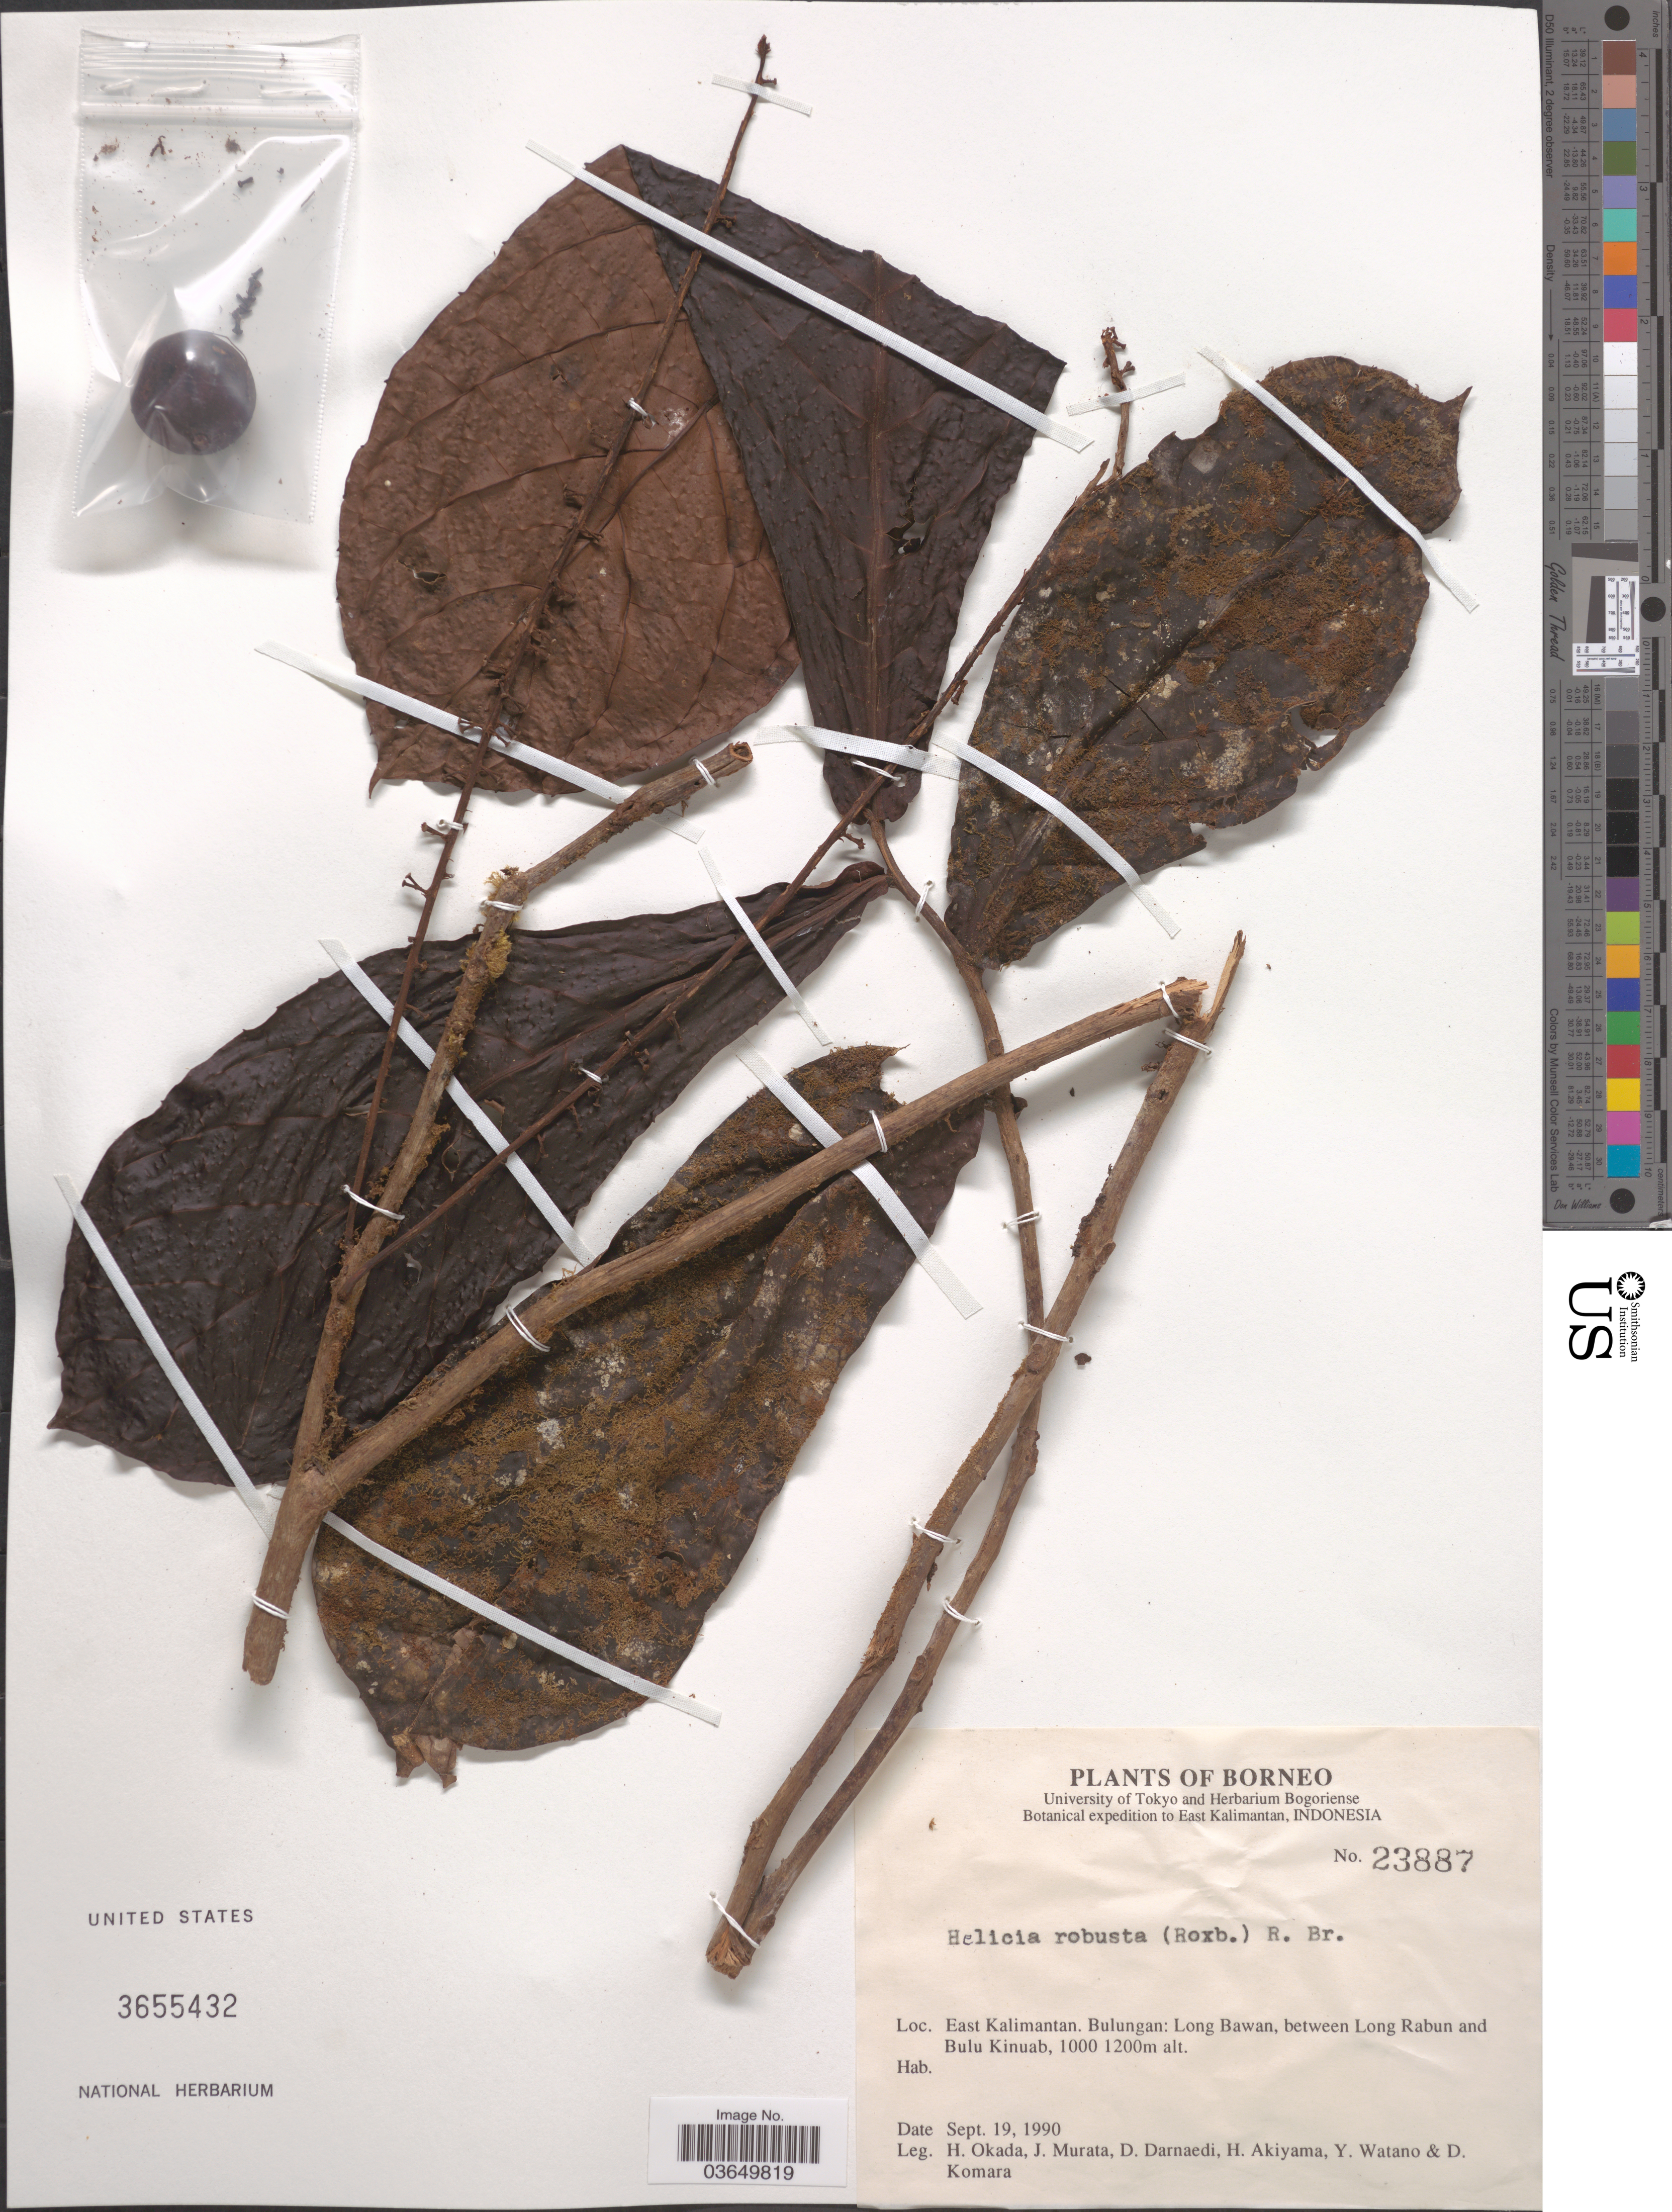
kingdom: Plantae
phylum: Tracheophyta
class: Magnoliopsida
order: Proteales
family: Proteaceae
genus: Helicia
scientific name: Helicia robusta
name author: (Roxb.) R. Br. ex Blume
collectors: H. Okada, J. Murata, D. Darnaedi, H. Akiyama & et al.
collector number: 23887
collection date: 1990-09-19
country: Indonesia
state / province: Kalimantan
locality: Borneo. East Kalimantan. Bulungan: Long Bawan, between Long Rabun and Bulu Kinuab.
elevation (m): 1000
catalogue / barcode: US 3655432